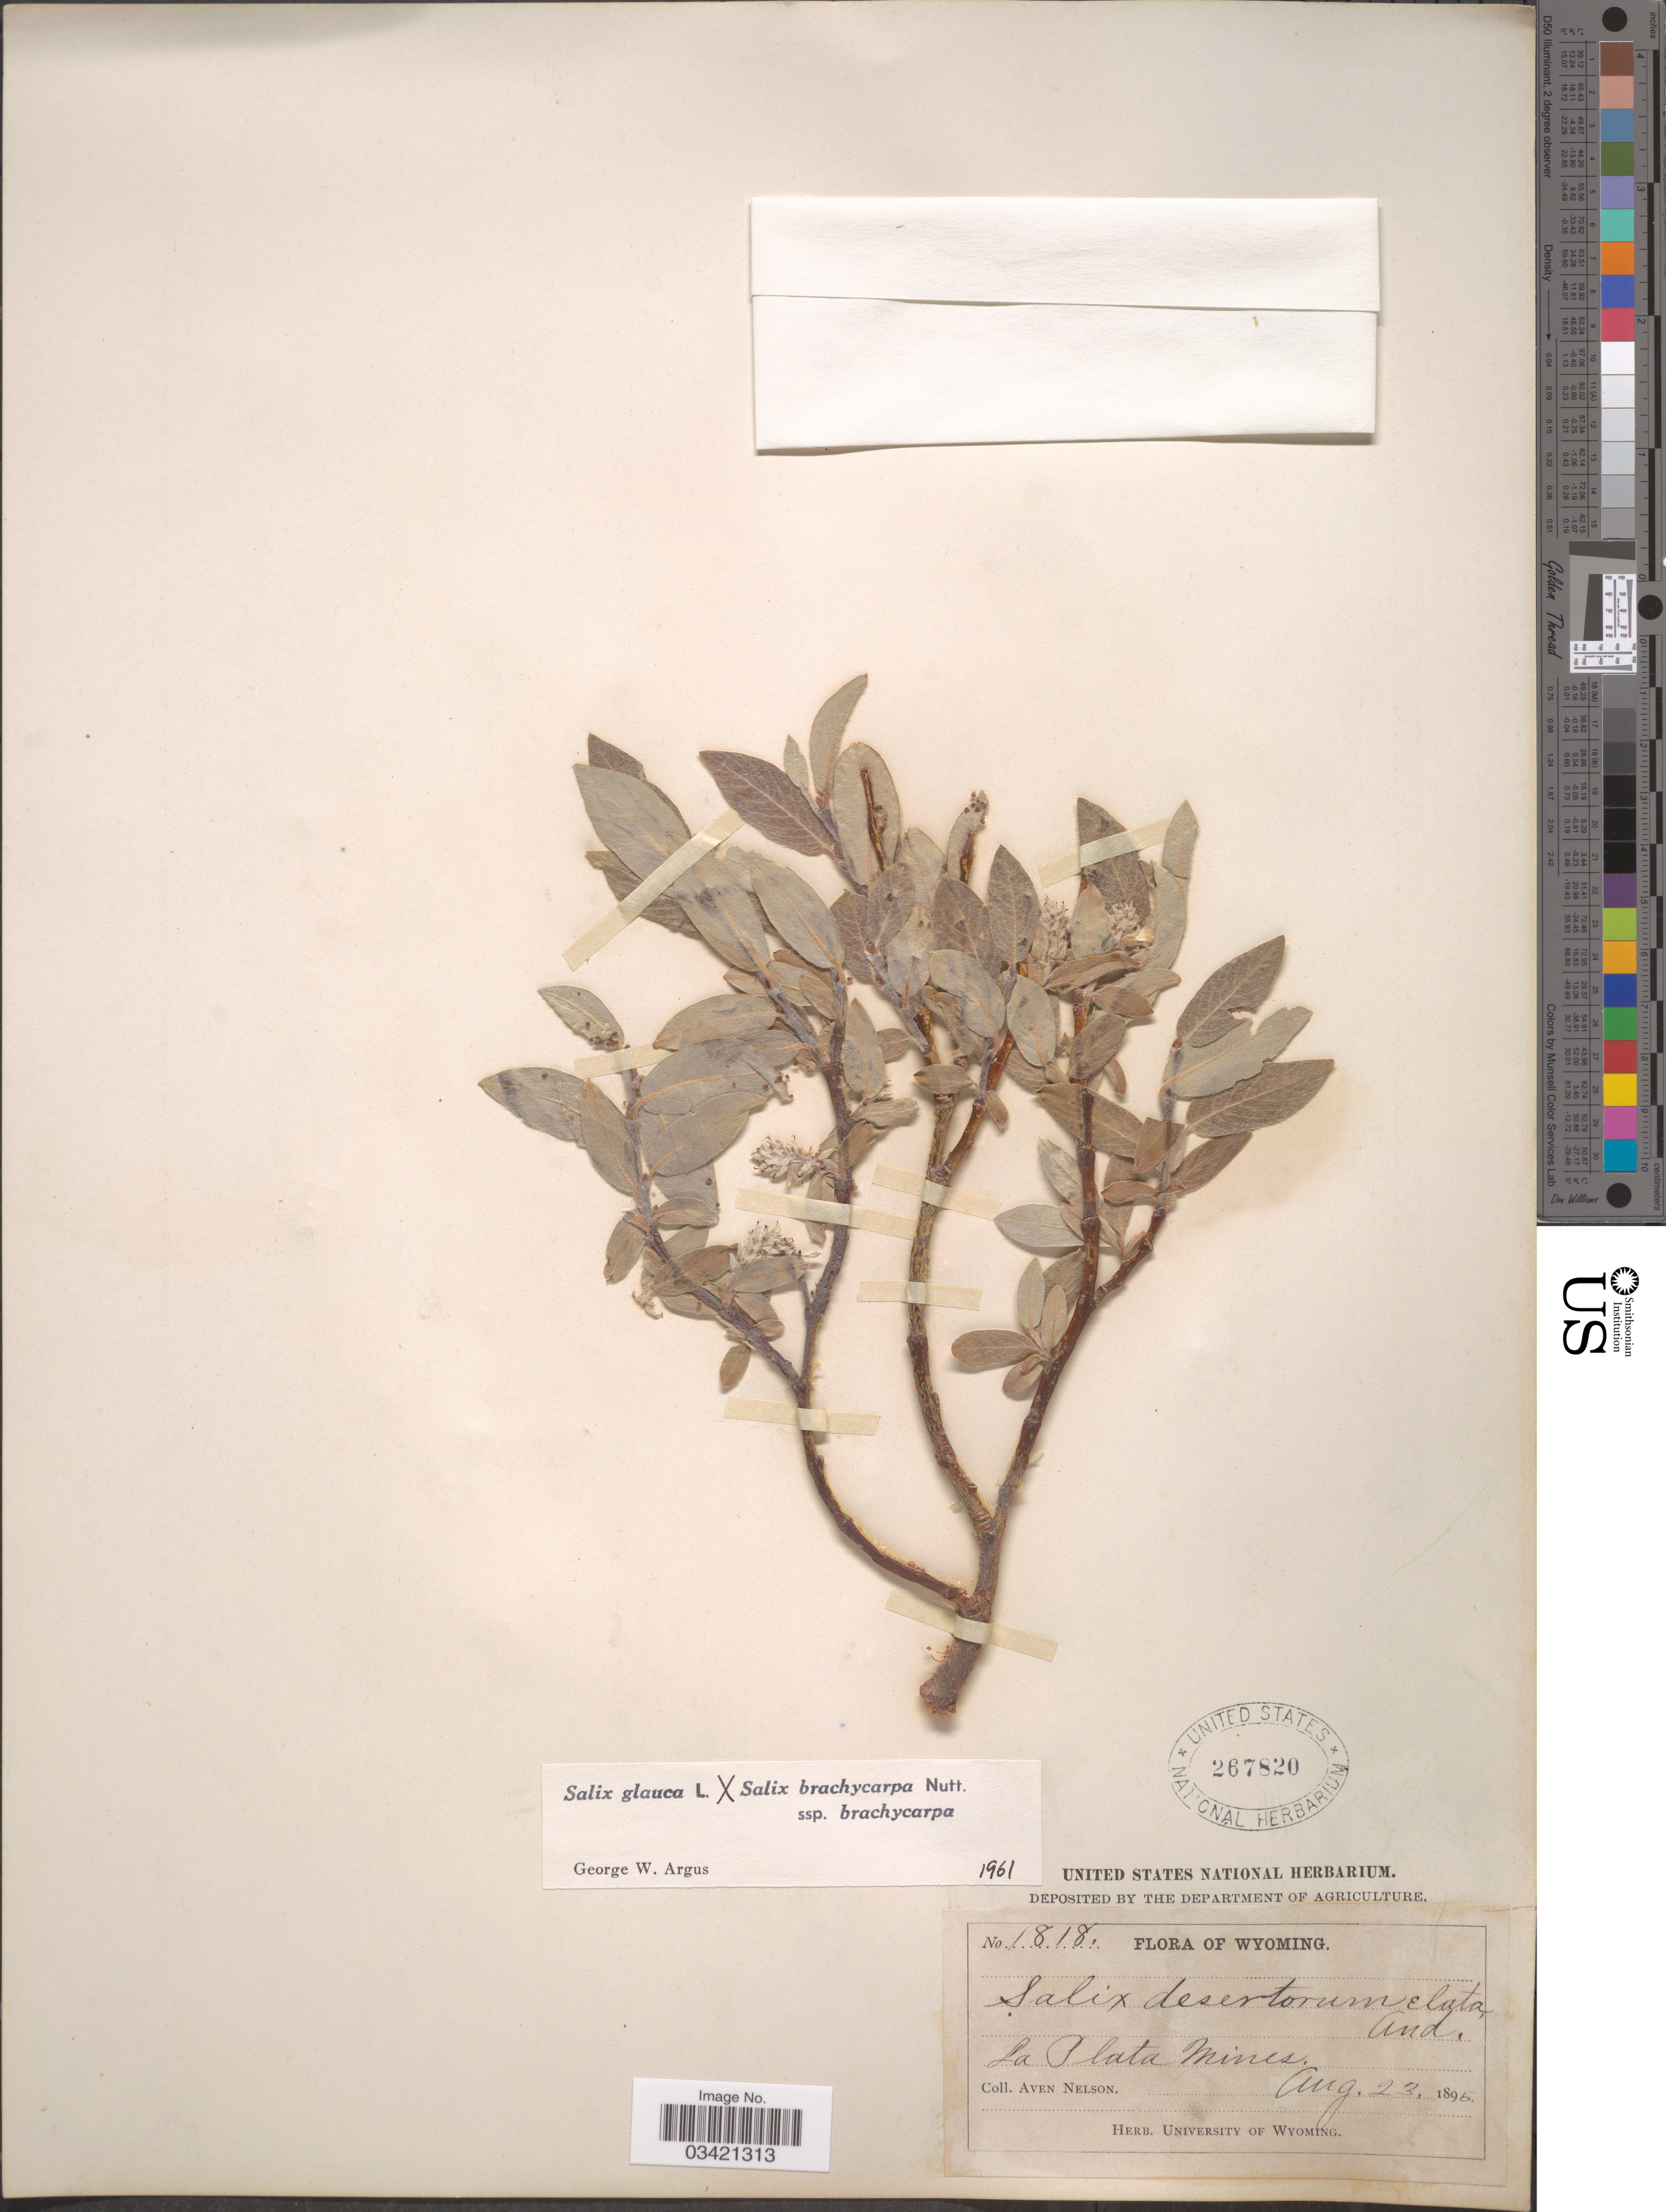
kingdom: Plantae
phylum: Tracheophyta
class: Magnoliopsida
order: Malpighiales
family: Salicaceae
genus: Salix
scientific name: Salix glauca x S. brachycarpa Nutt. subsp. brachycarpa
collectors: A. Nelson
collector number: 1818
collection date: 1895-08-23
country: United States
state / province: Wyoming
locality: La Plata Mines.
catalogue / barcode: US 267820